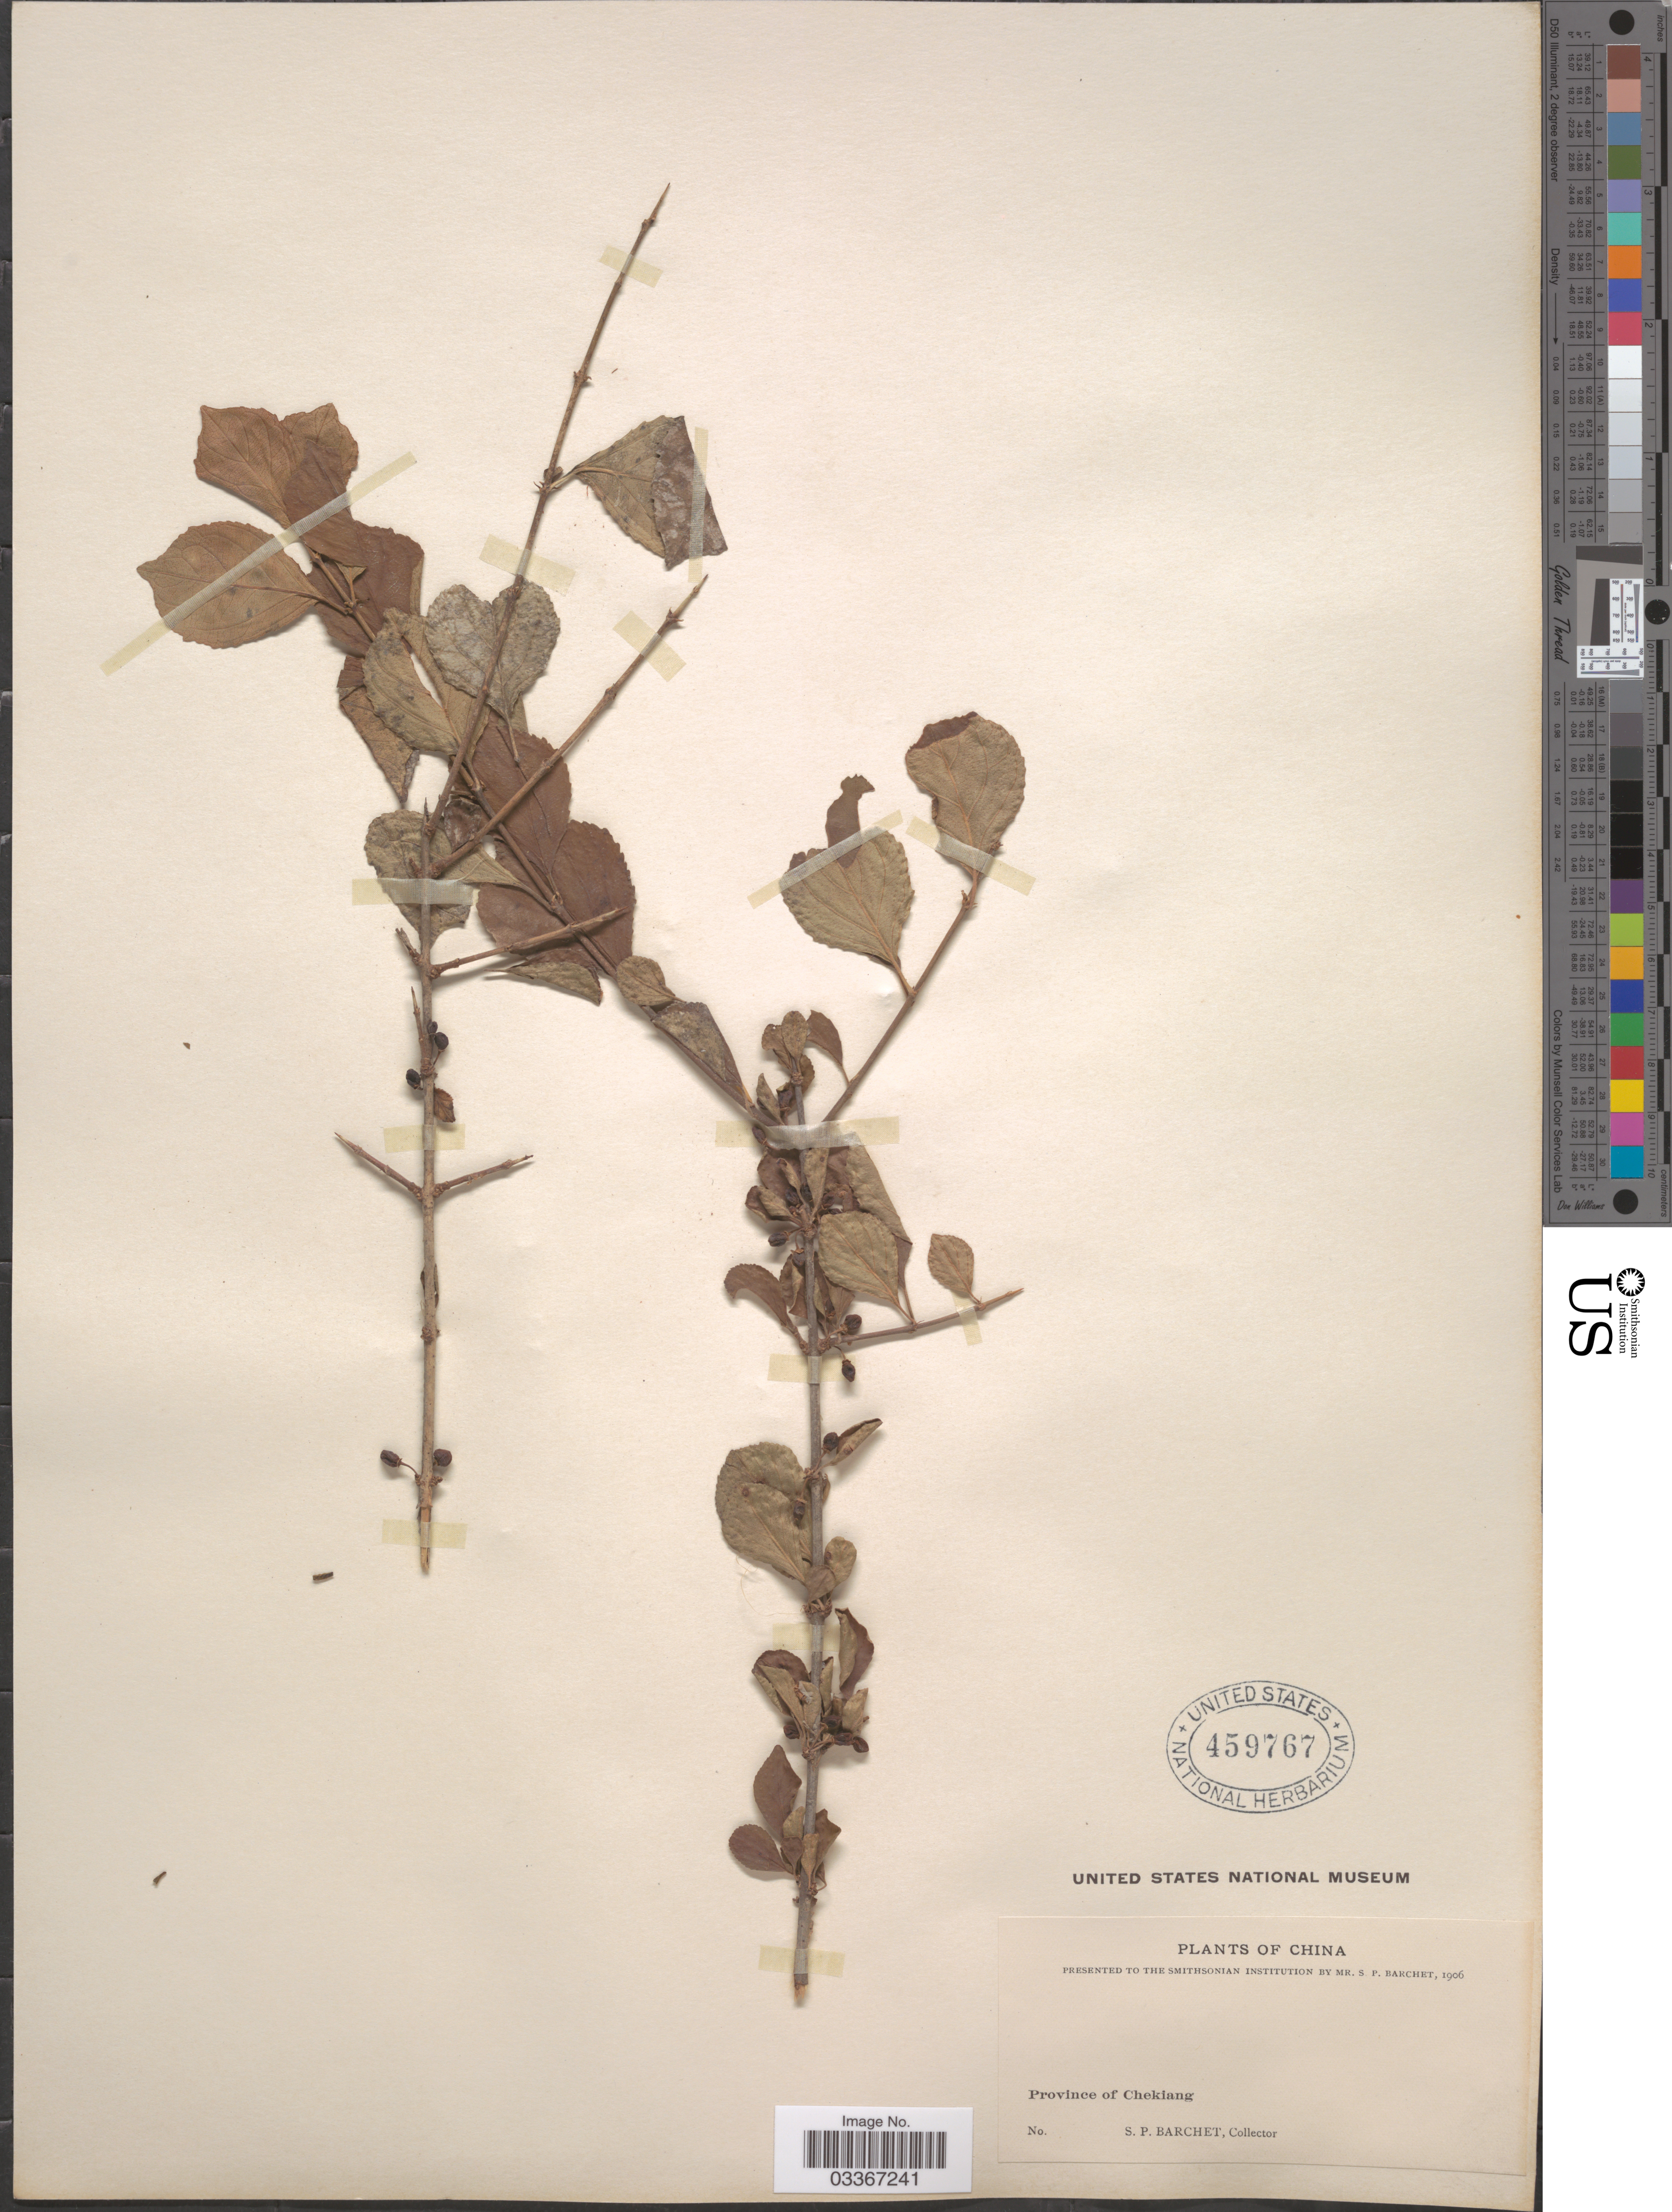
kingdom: Plantae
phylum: Tracheophyta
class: Magnoliopsida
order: Rosales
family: Rhamnaceae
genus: Rhamnus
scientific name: Rhamnus sp.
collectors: S. P. Barchet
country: China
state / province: Zhejiang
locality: Province of Chekiang.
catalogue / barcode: US 459767